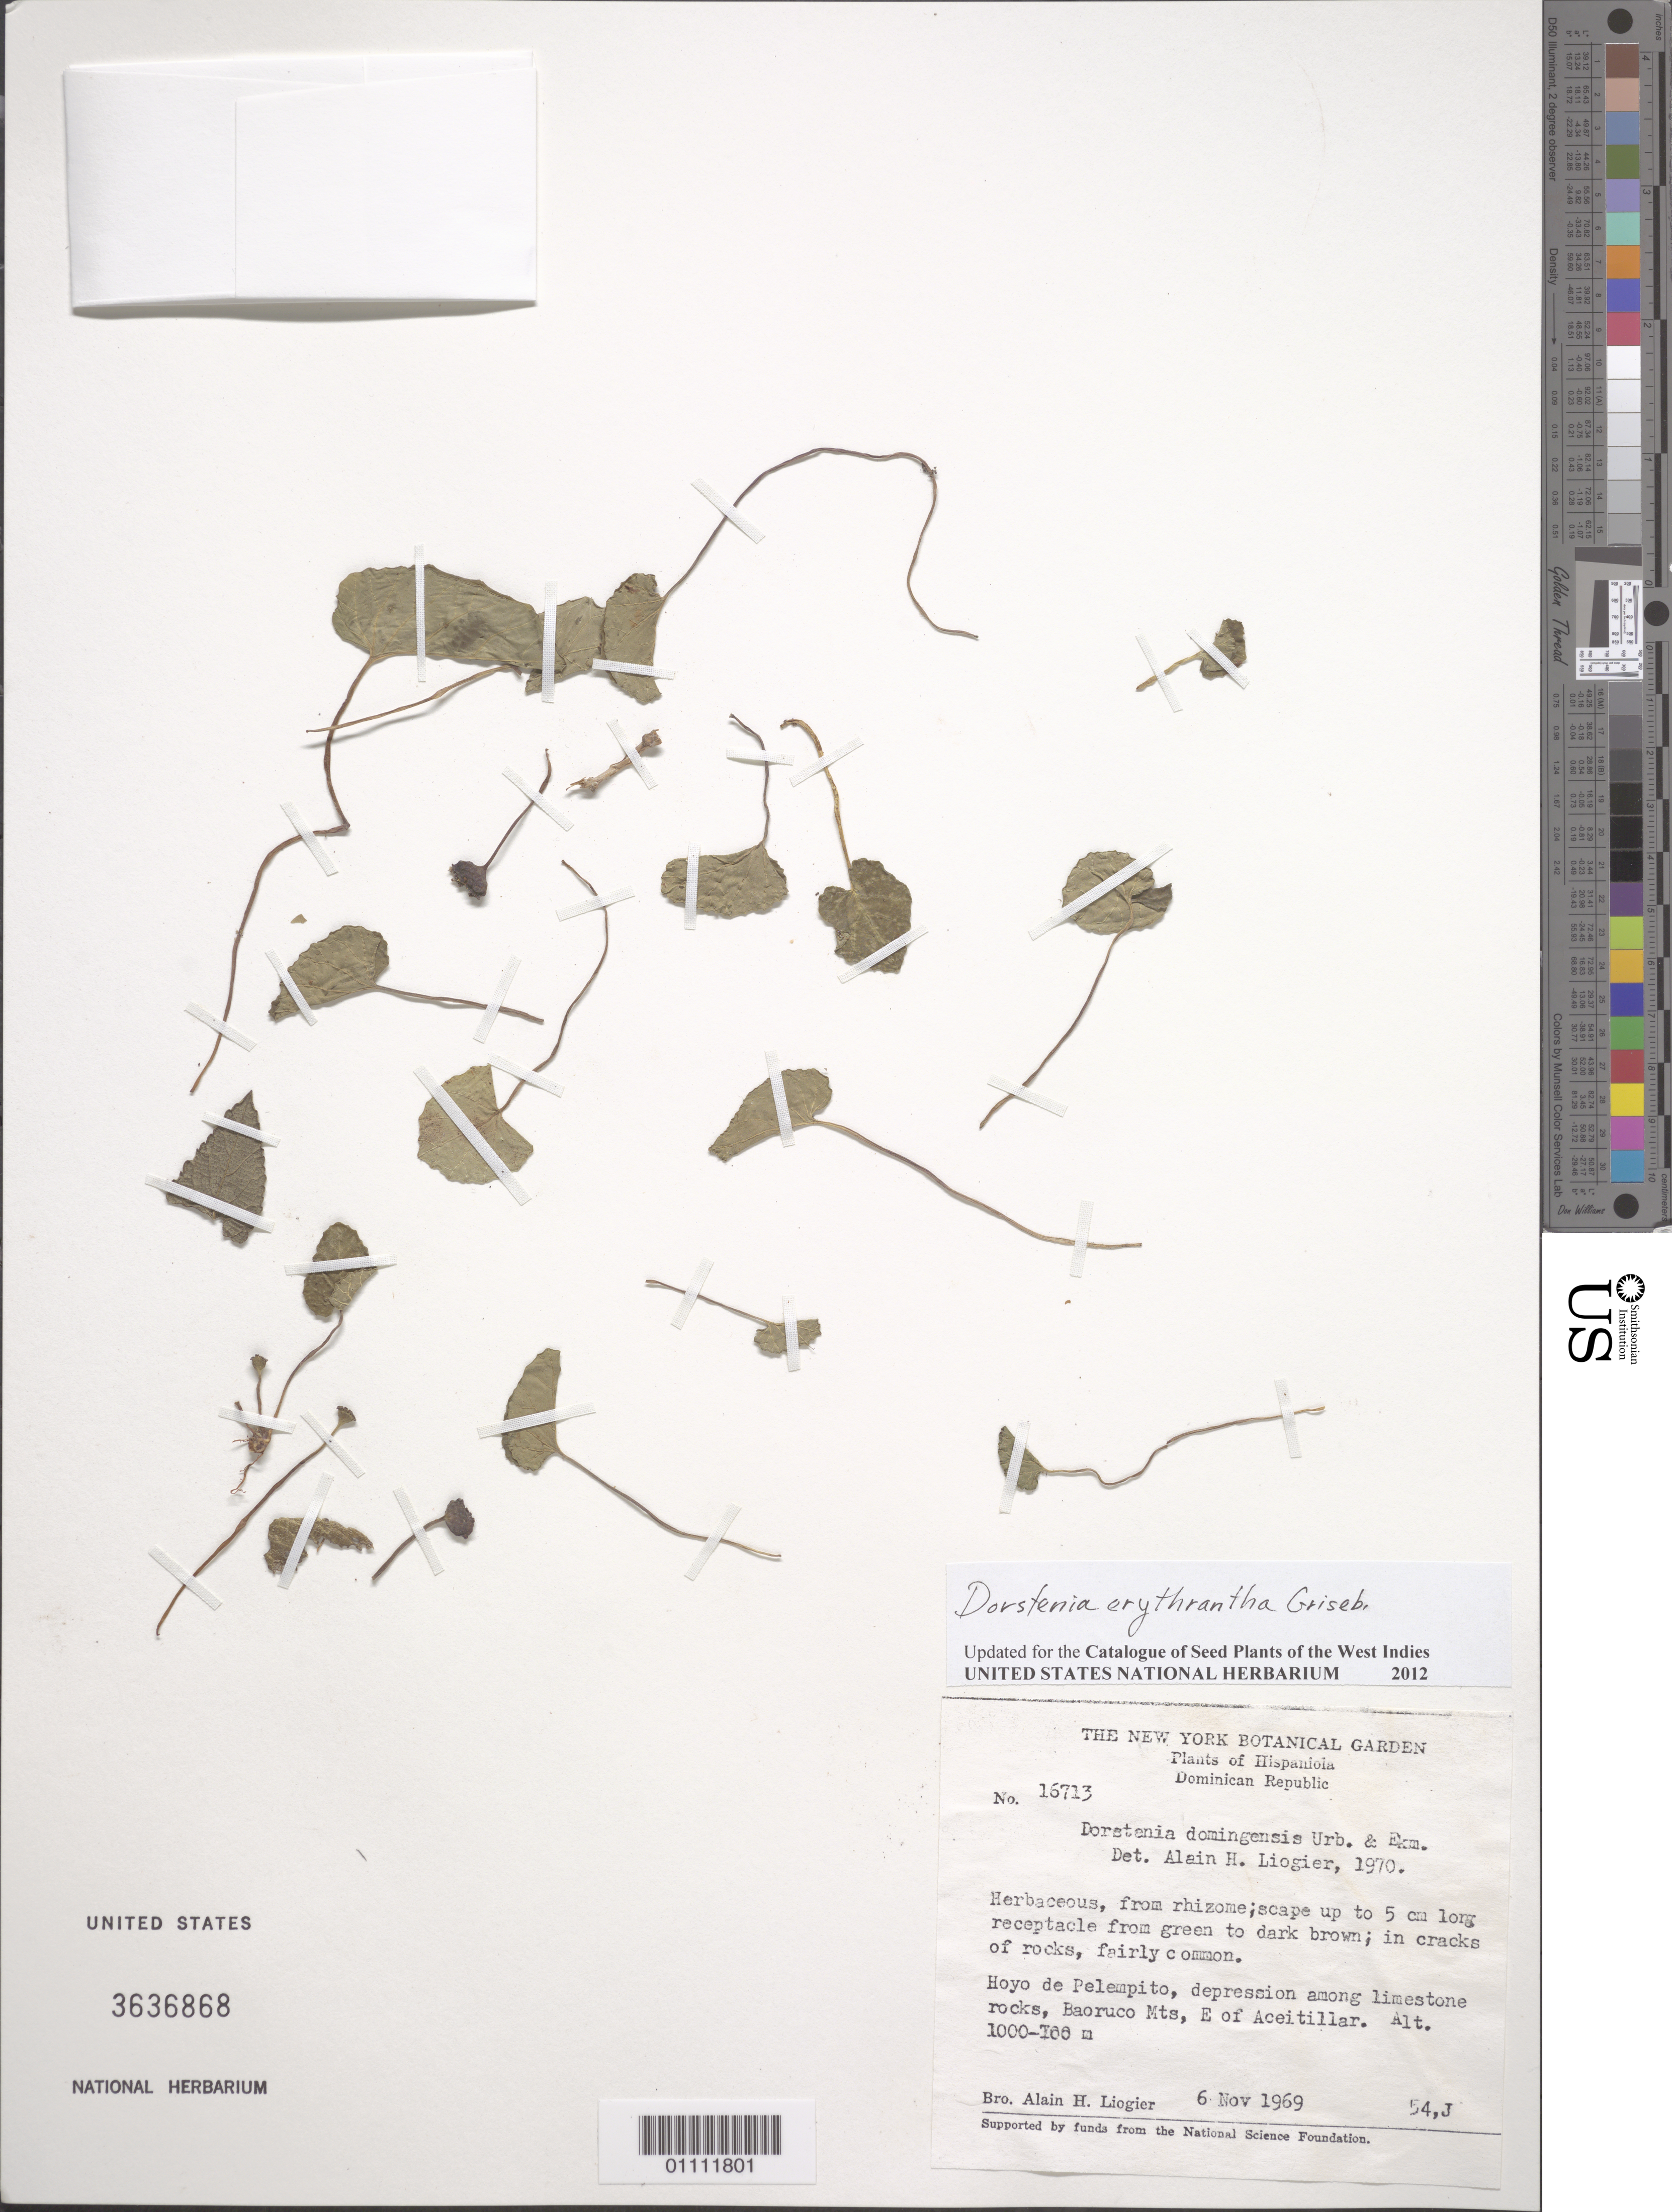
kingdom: Plantae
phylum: Tracheophyta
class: Magnoliopsida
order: Rosales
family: Moraceae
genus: Dorstenia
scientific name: Dorstenia erythrandra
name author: C. Wright ex Griseb.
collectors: A. H. Liogier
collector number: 16713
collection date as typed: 06 Nov 1969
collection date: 1969-11-06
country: Dominican Republic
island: Hispaniola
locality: Hoyo de Pelempito, Baoruco Mts. E of Aceitillar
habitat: Depression among limestone rocks; in cracks of rocks, fairly common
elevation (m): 700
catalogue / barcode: US 3636868